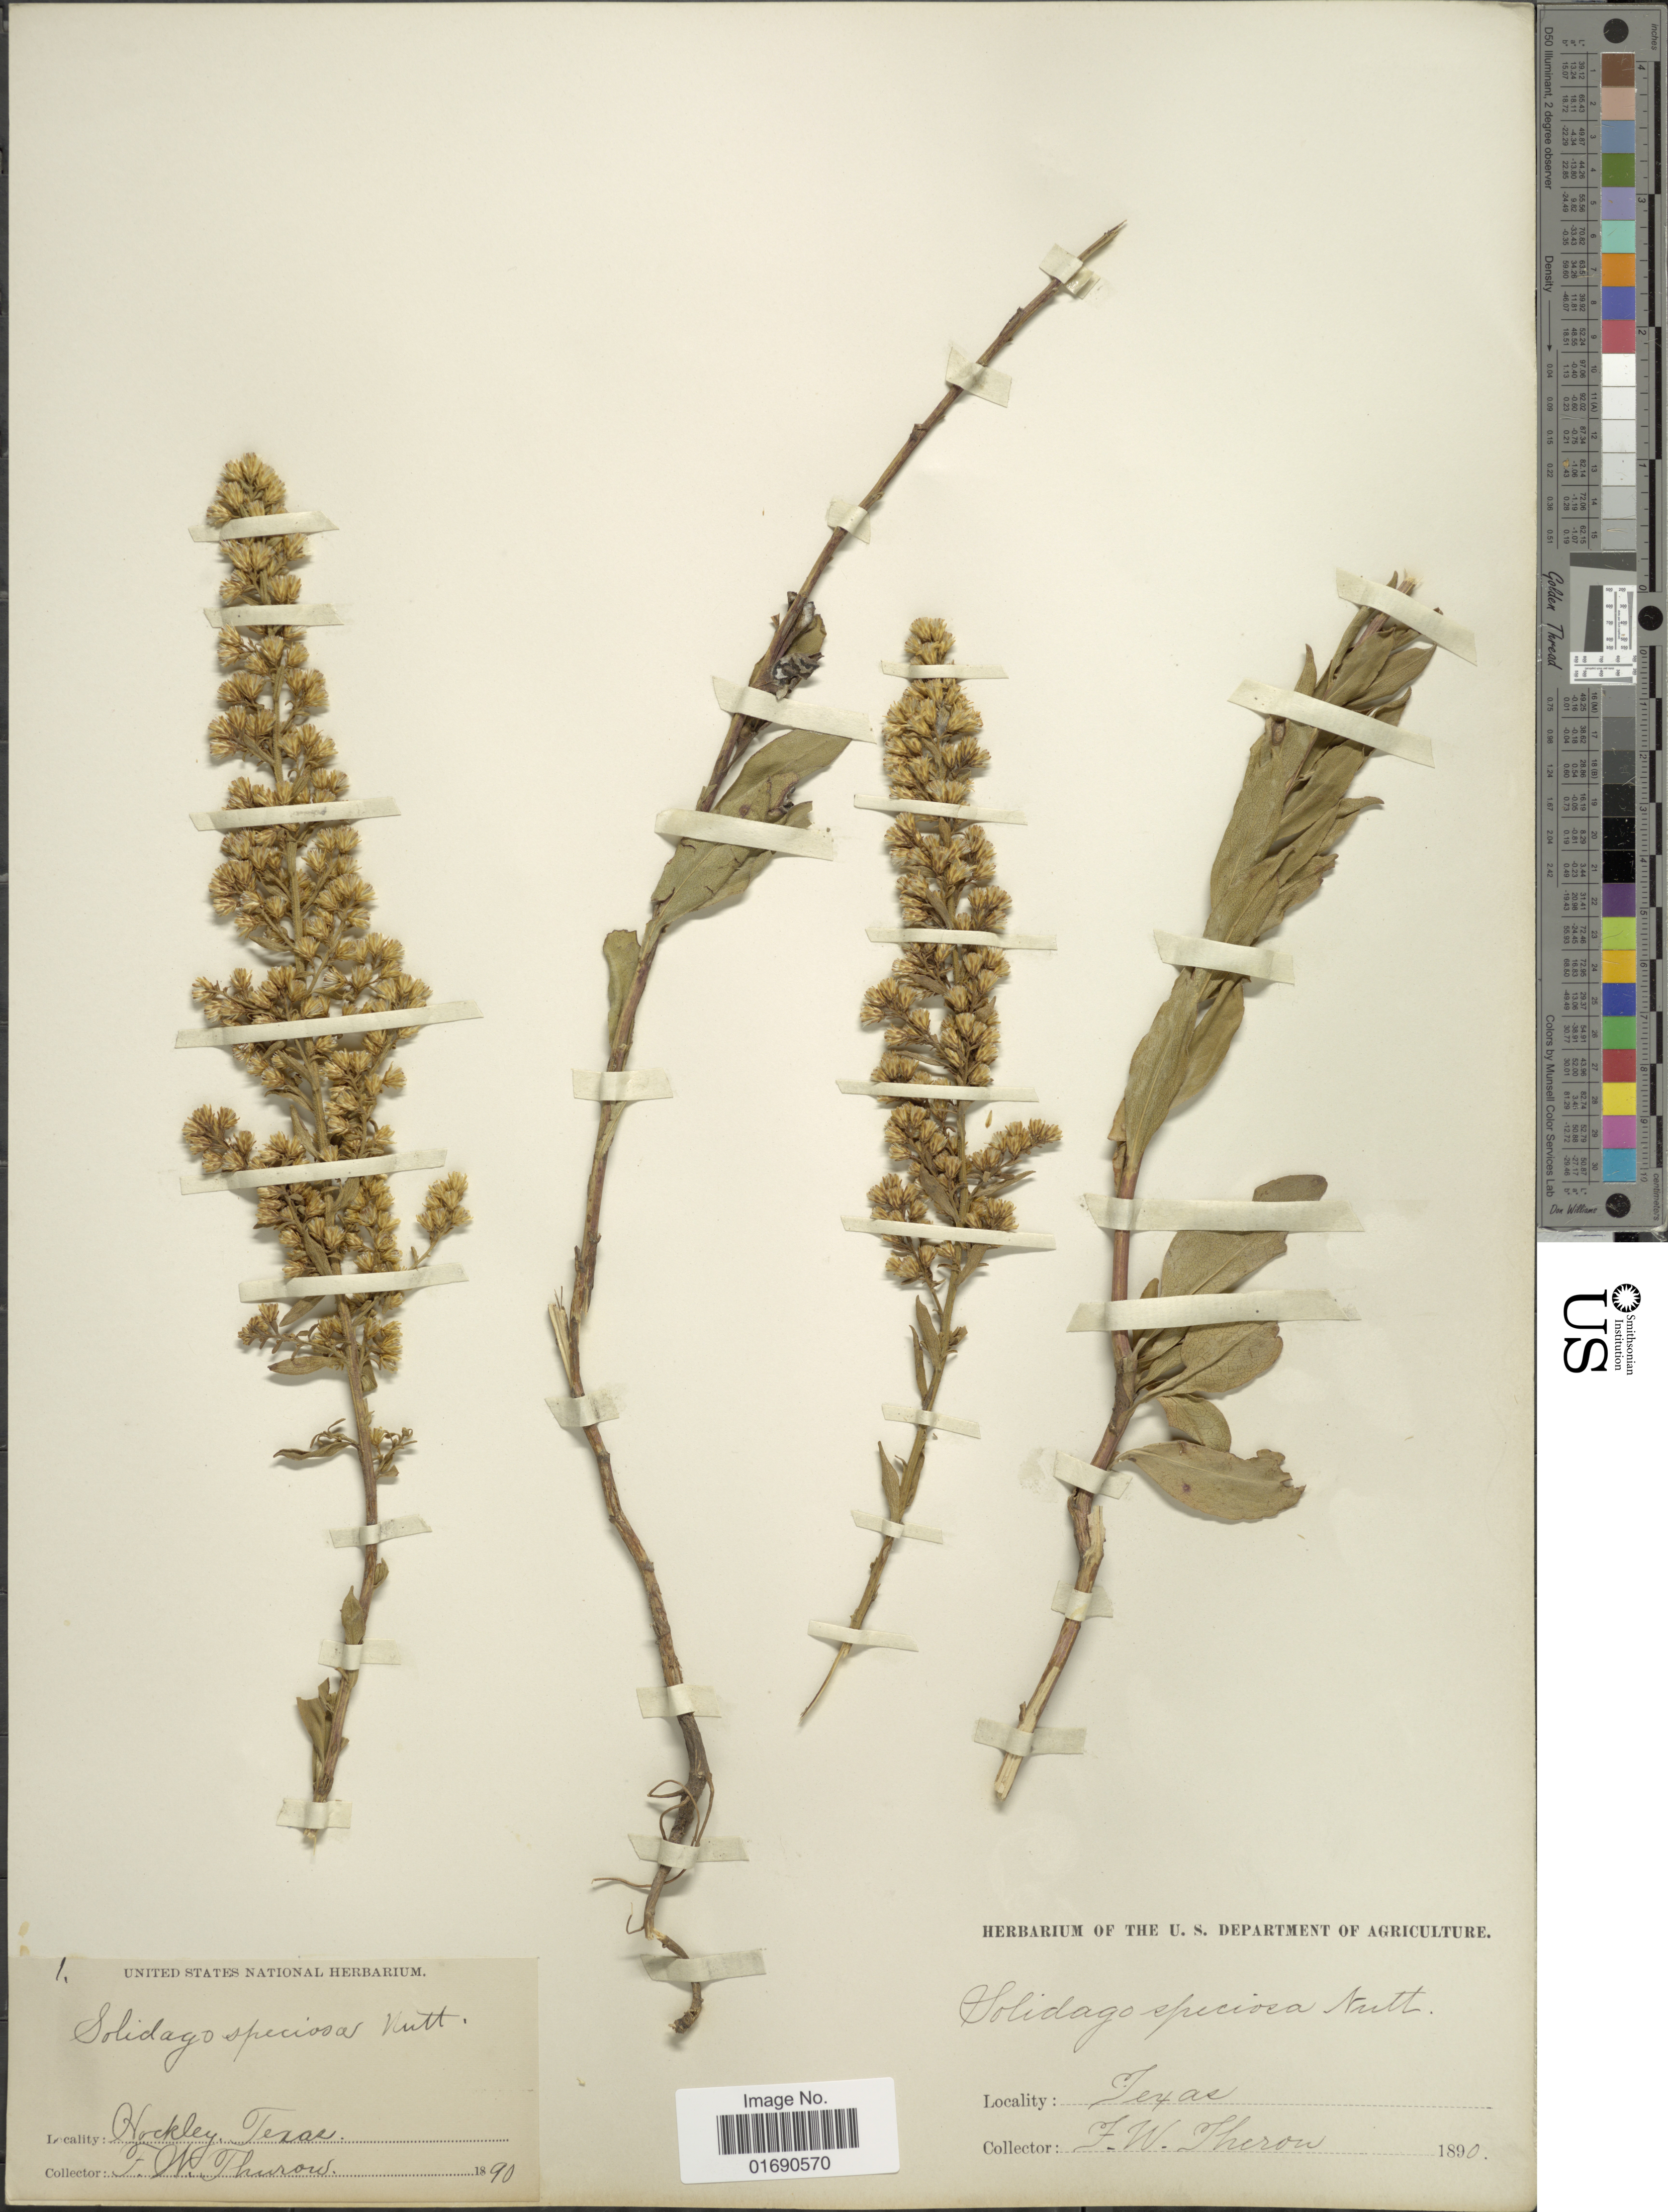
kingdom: Plantae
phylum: Tracheophyta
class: Magnoliopsida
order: Asterales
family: Asteraceae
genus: Solidago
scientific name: Solidago speciosa var. angustata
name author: Torr. & A. Gray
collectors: F. W. Thurow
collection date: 1890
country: United States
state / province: Texas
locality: Hockley